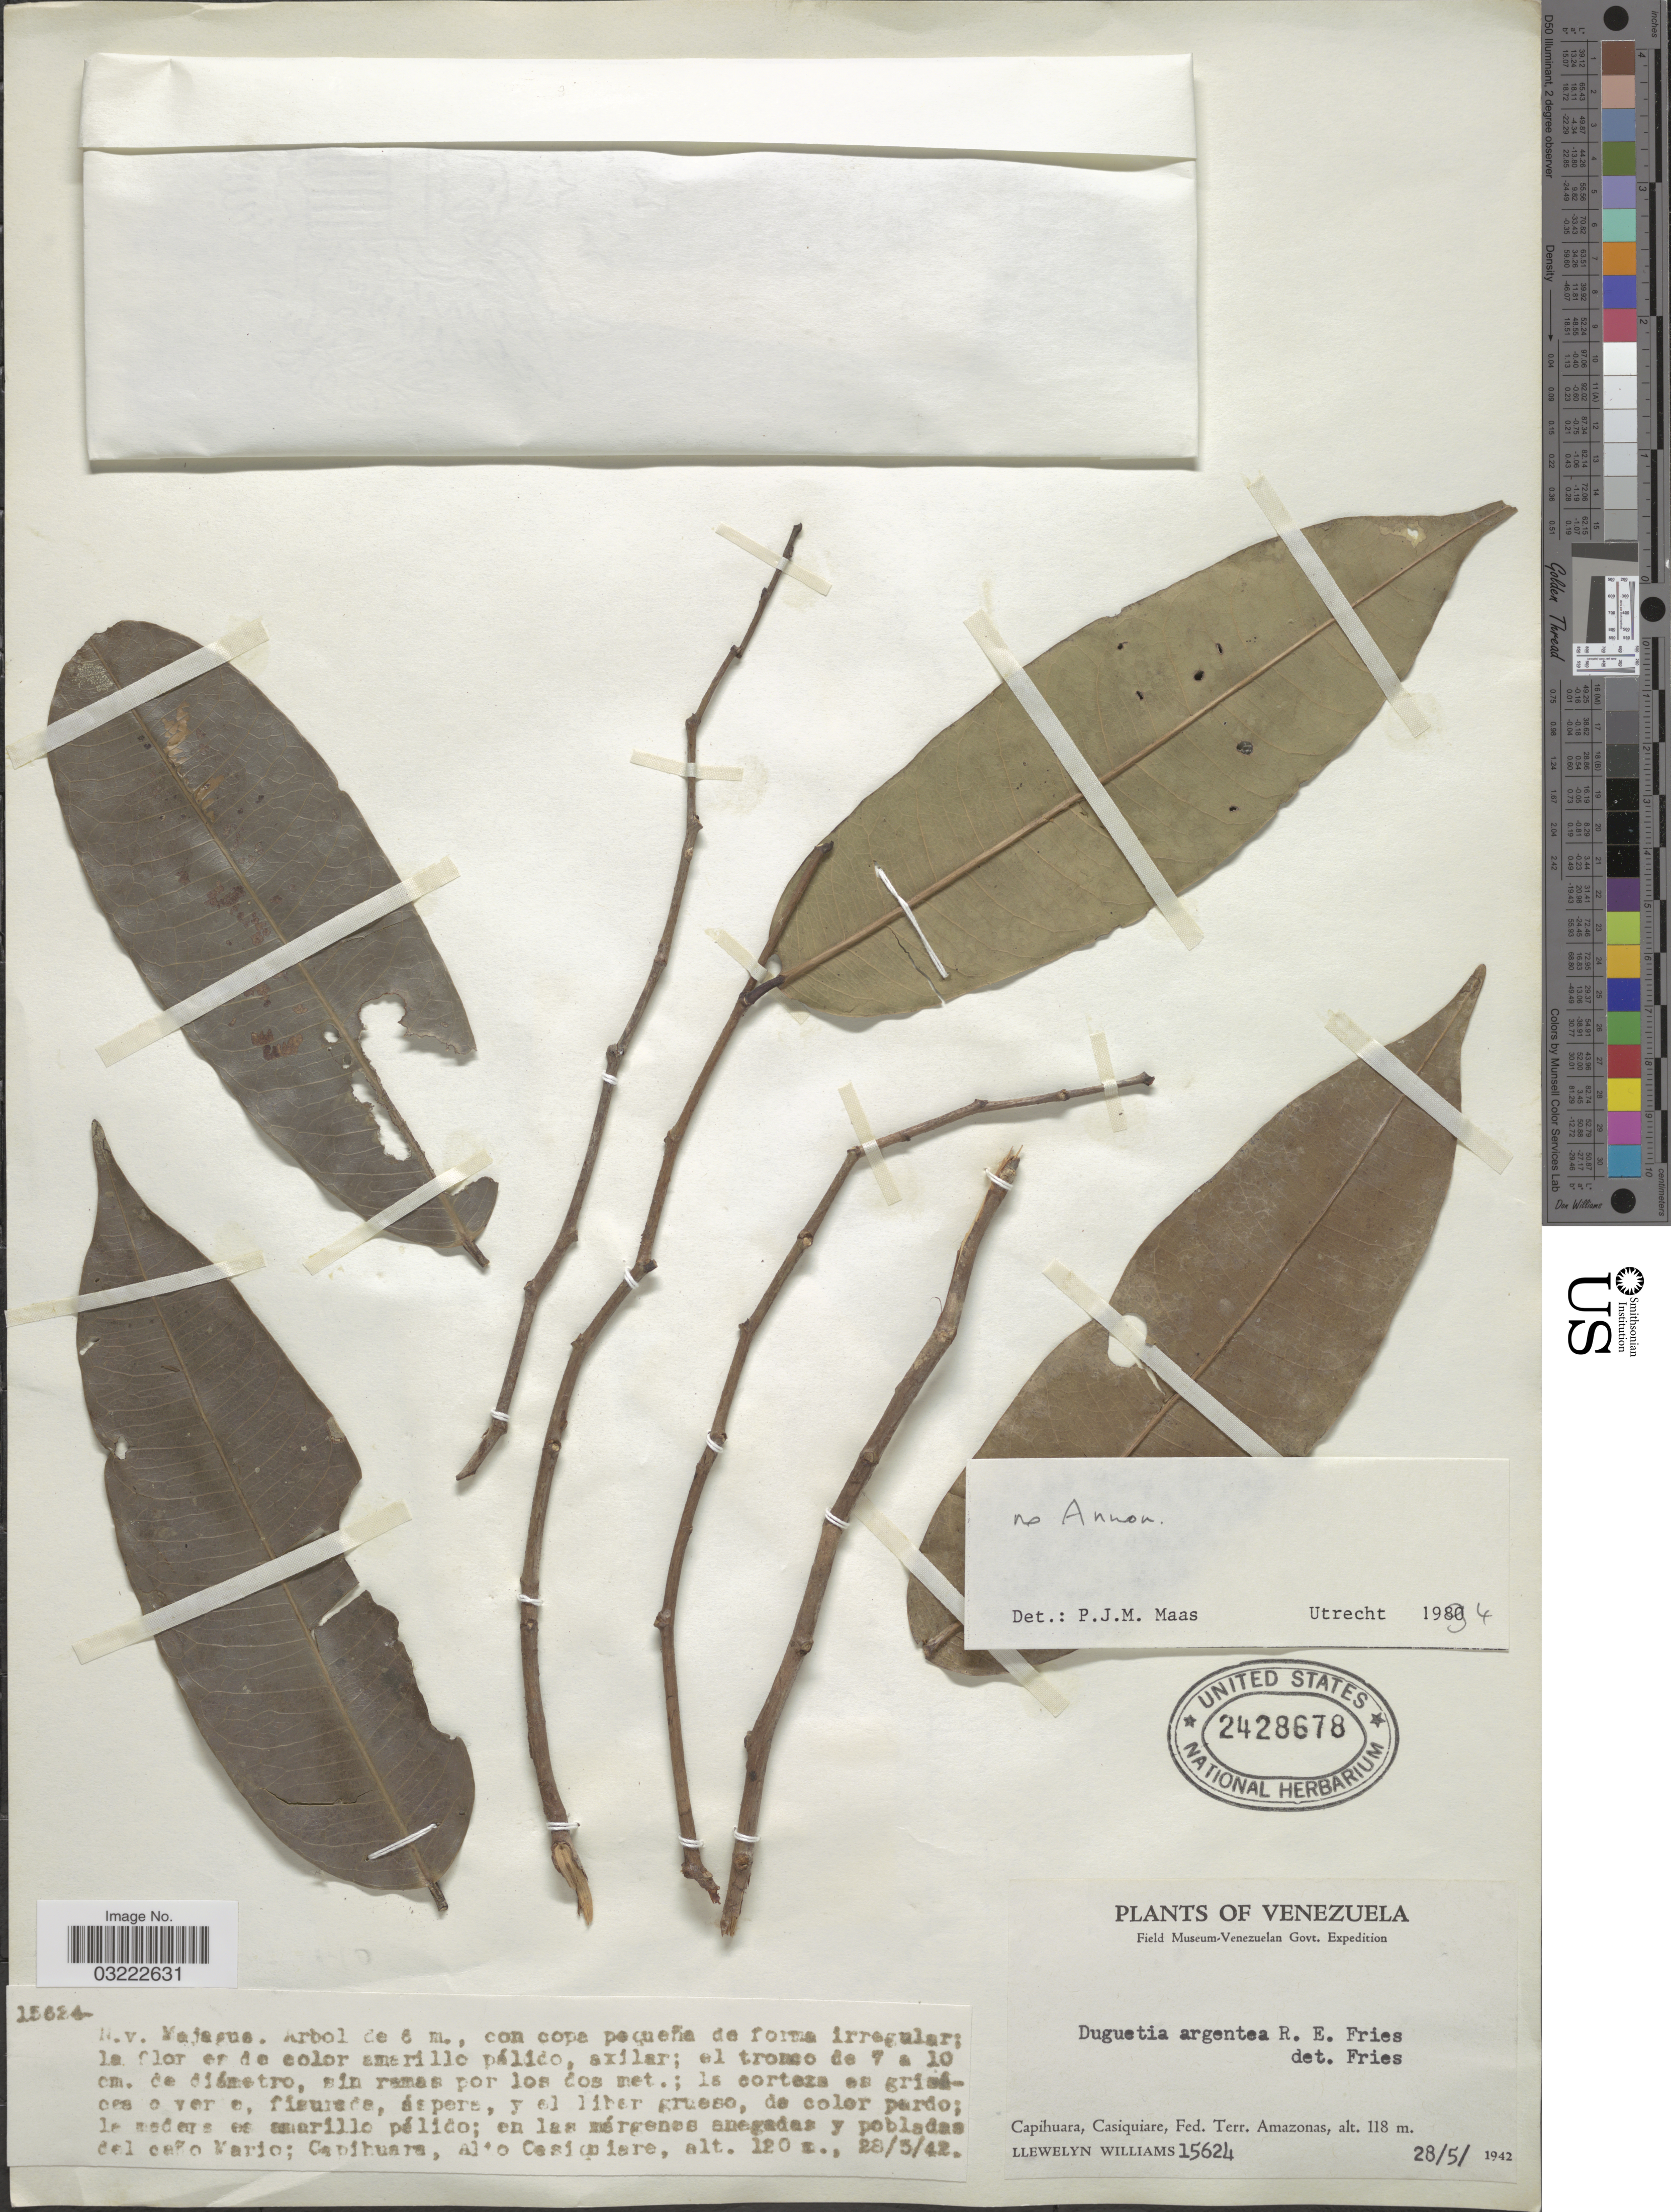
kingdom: Plantae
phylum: Tracheophyta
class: Magnoliopsida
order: Ericales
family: Lecythidaceae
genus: Eschweilera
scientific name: Eschweilera sp.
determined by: Trujillo, A. M.; Londoño-Echeverri, Y.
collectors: Ll. Williams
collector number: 15624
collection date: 1942-05-28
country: Venezuela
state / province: Amazonas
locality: Capihuara, Casiquiare, Fed. Terr. Amazonas, en las márgenes anegadas y pobladas del caño Mario.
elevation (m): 118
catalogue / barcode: US 2428678